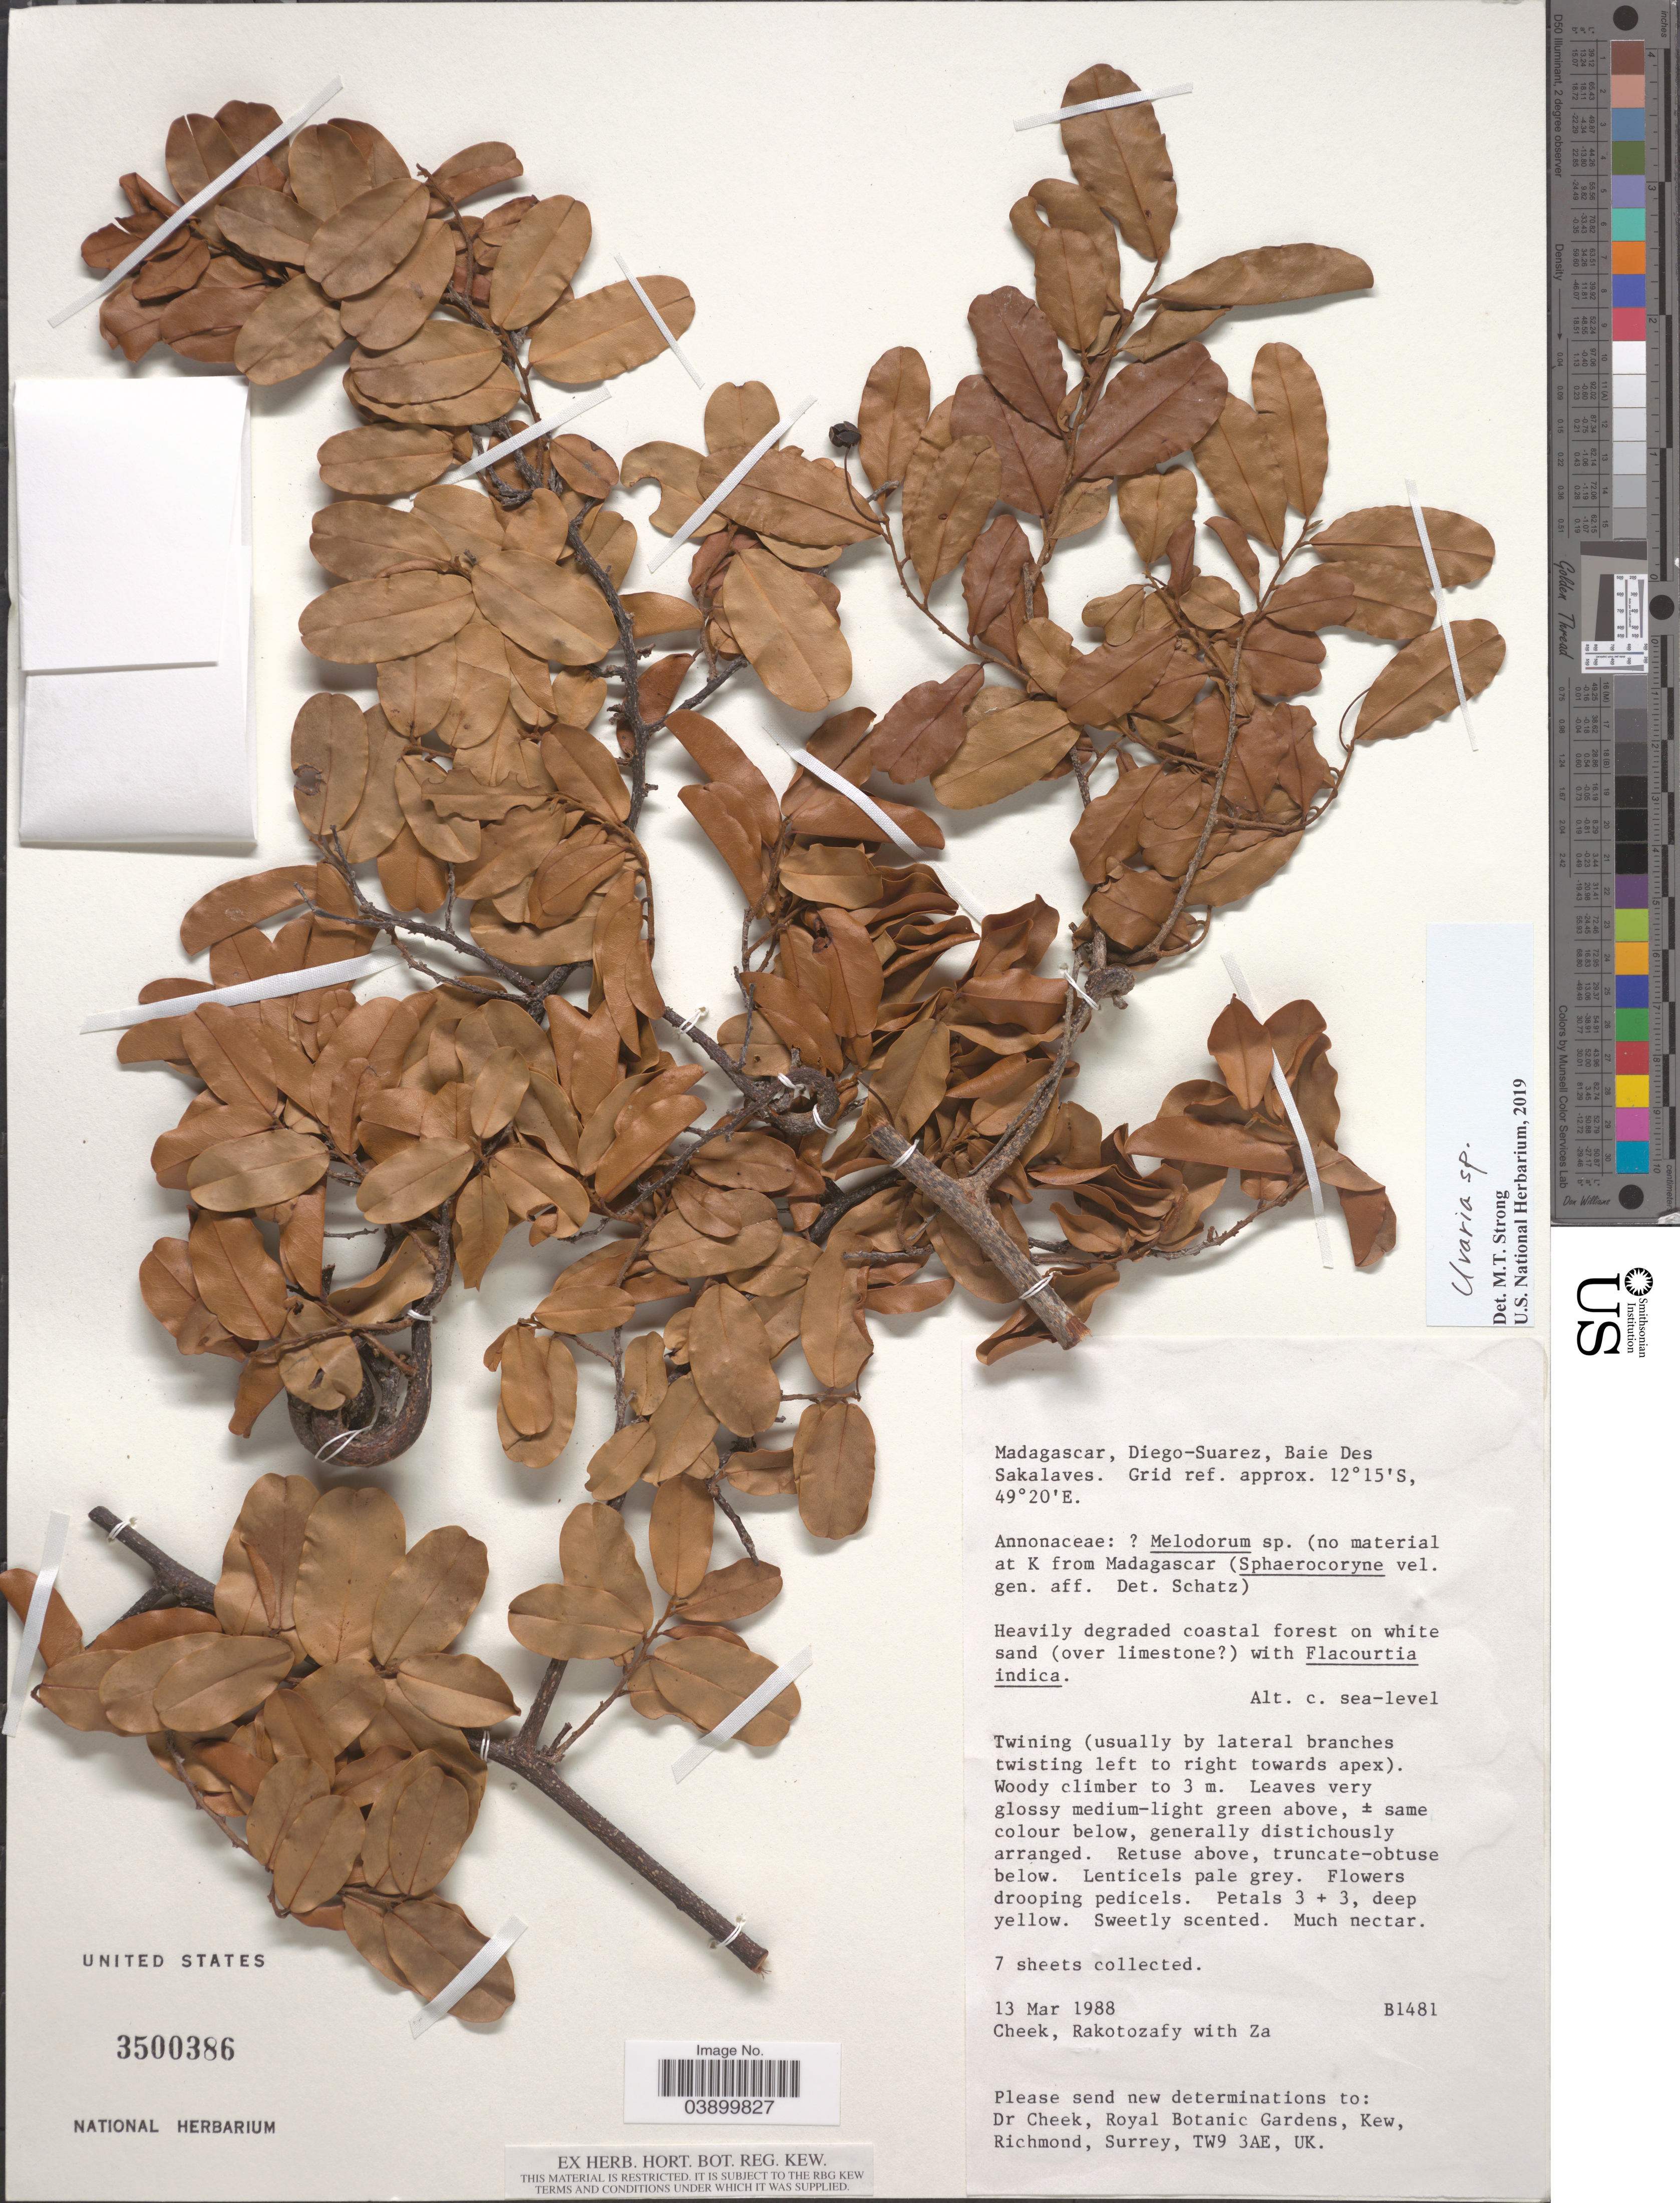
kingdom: Plantae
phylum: Tracheophyta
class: Magnoliopsida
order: Magnoliales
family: Annonaceae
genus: Uvaria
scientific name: Uvaria sp.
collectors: -. Cheek, Rakotozafy & Za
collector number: B1481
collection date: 1988-03-13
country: Madagascar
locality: Diego-Suarez, Baie Des Sakalaves.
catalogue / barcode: US 3500386